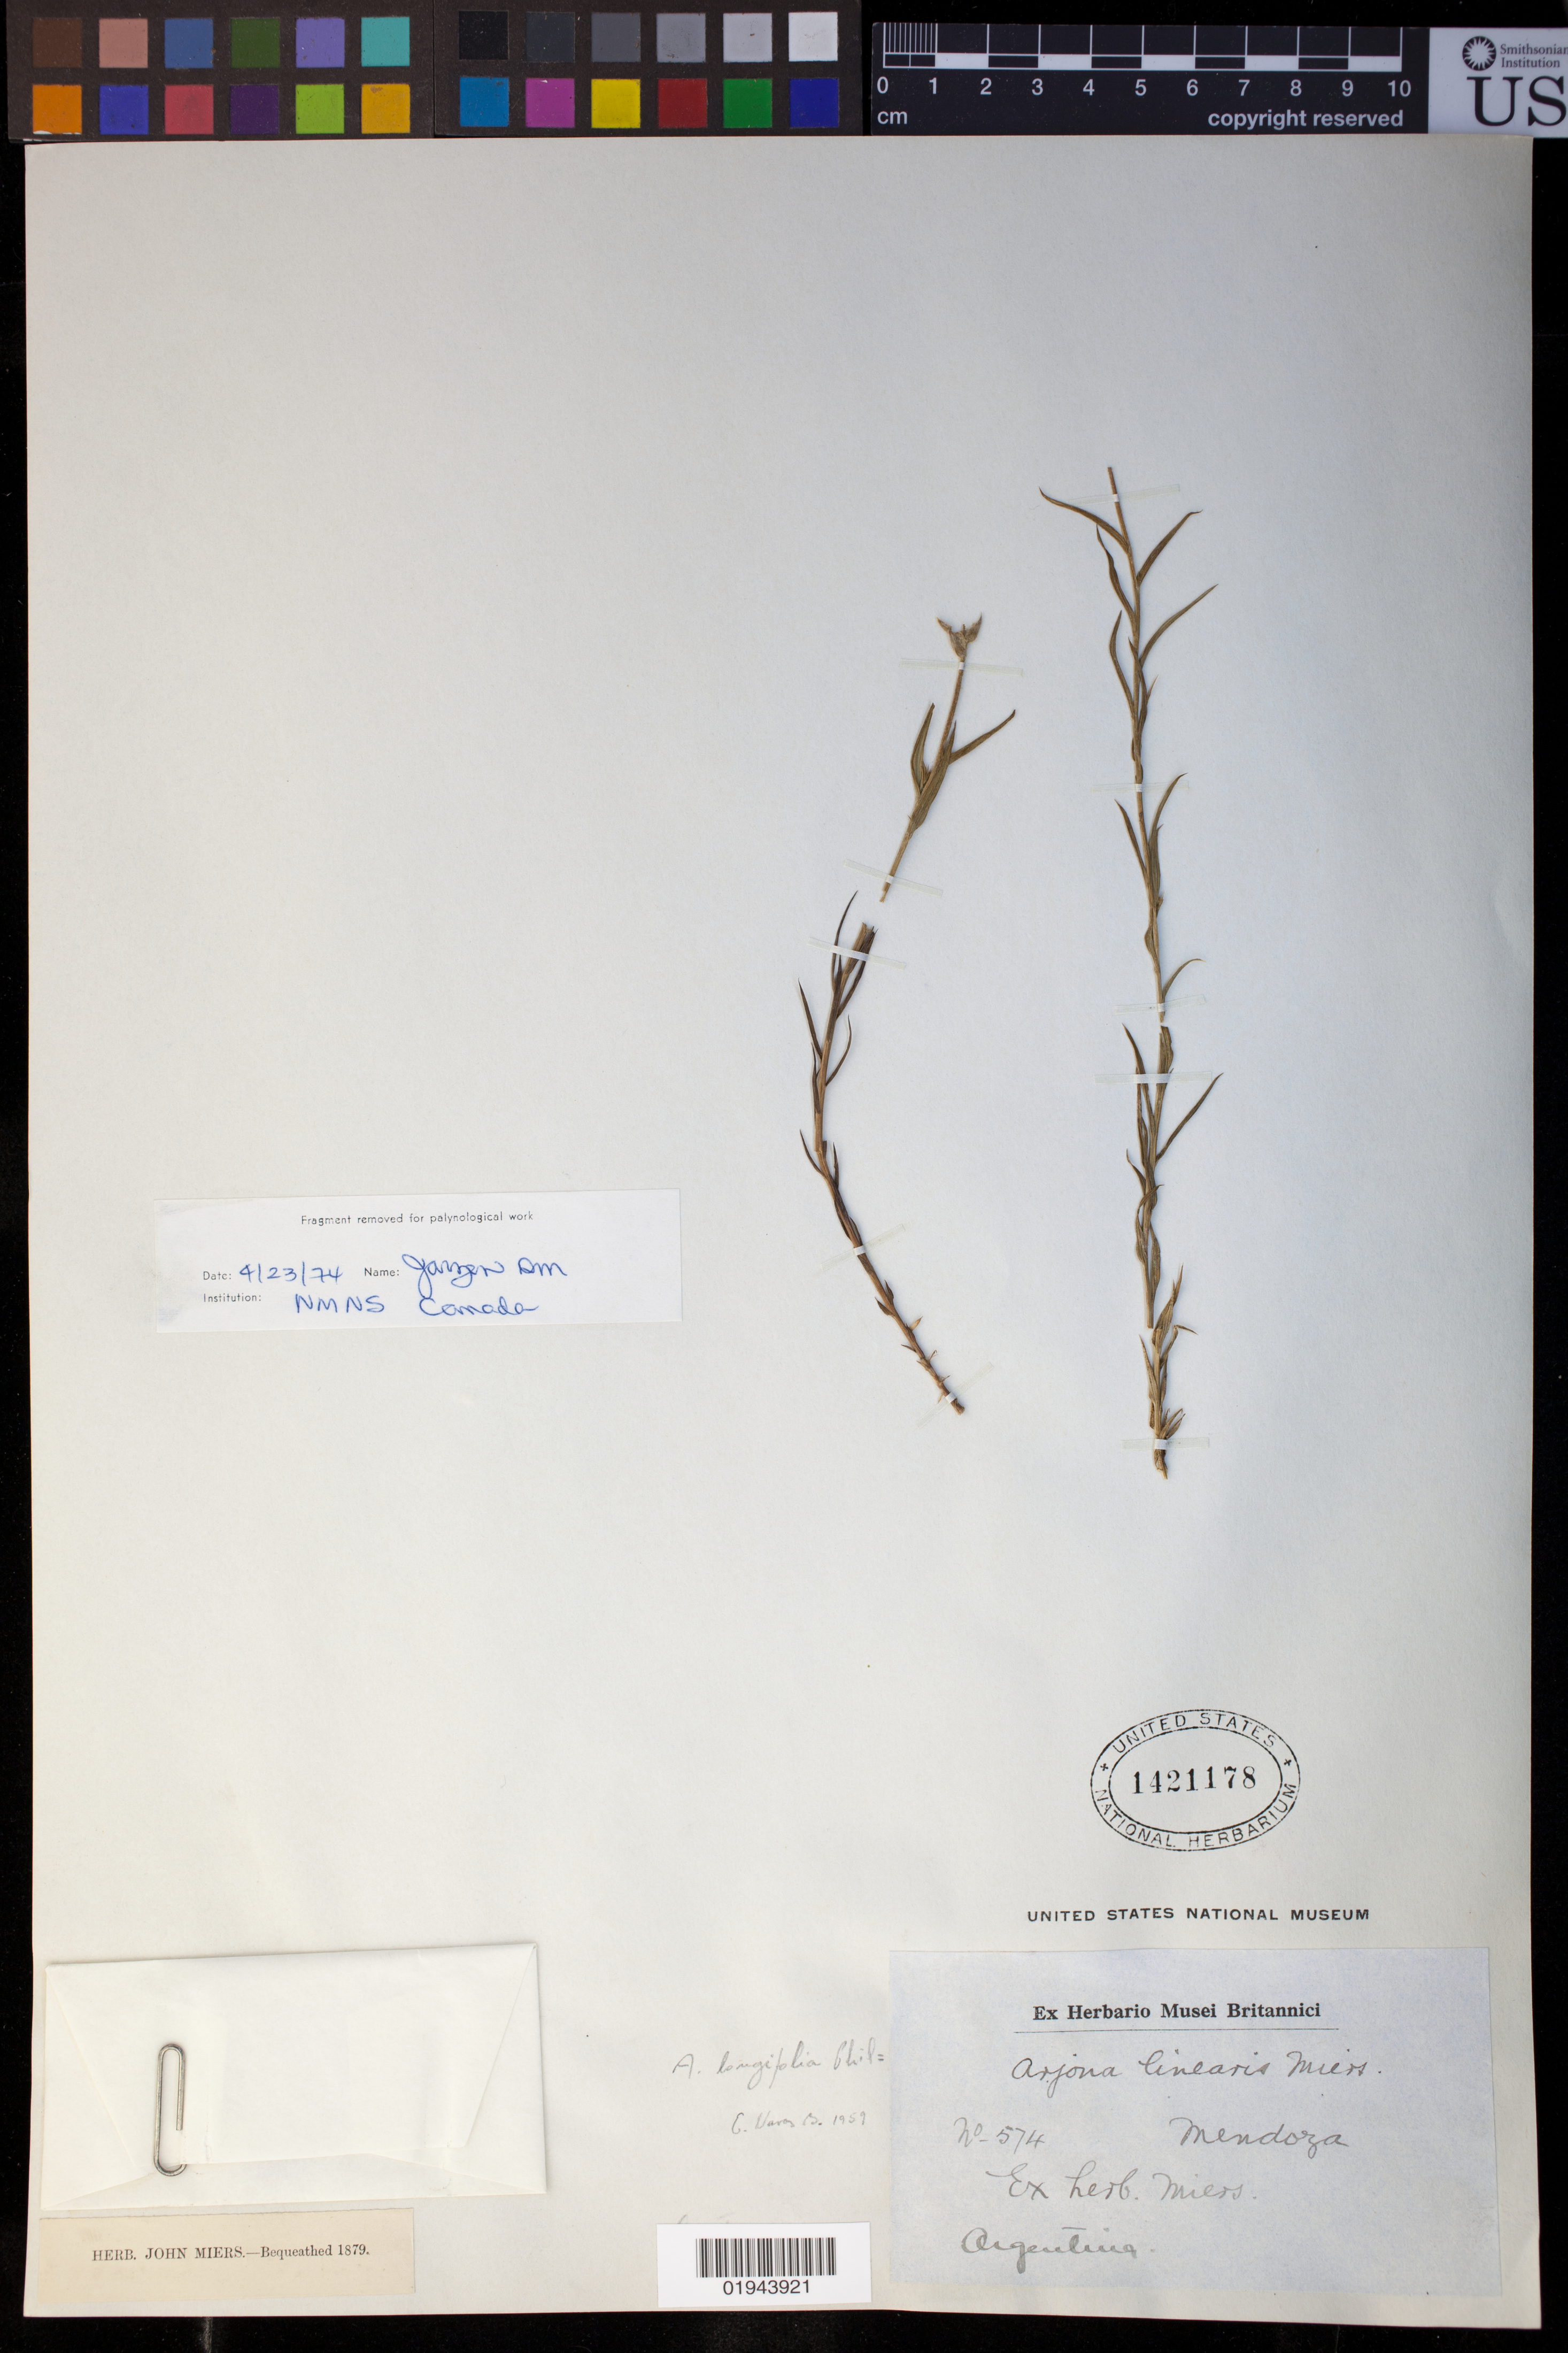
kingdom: Plantae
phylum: Tracheophyta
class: Magnoliopsida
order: Santalales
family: Schoepfiaceae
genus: Arjona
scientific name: Arjona linearis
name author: Miers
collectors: J. Miers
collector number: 574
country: Argentina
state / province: Mendoza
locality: Mendoza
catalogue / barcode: US 1421178